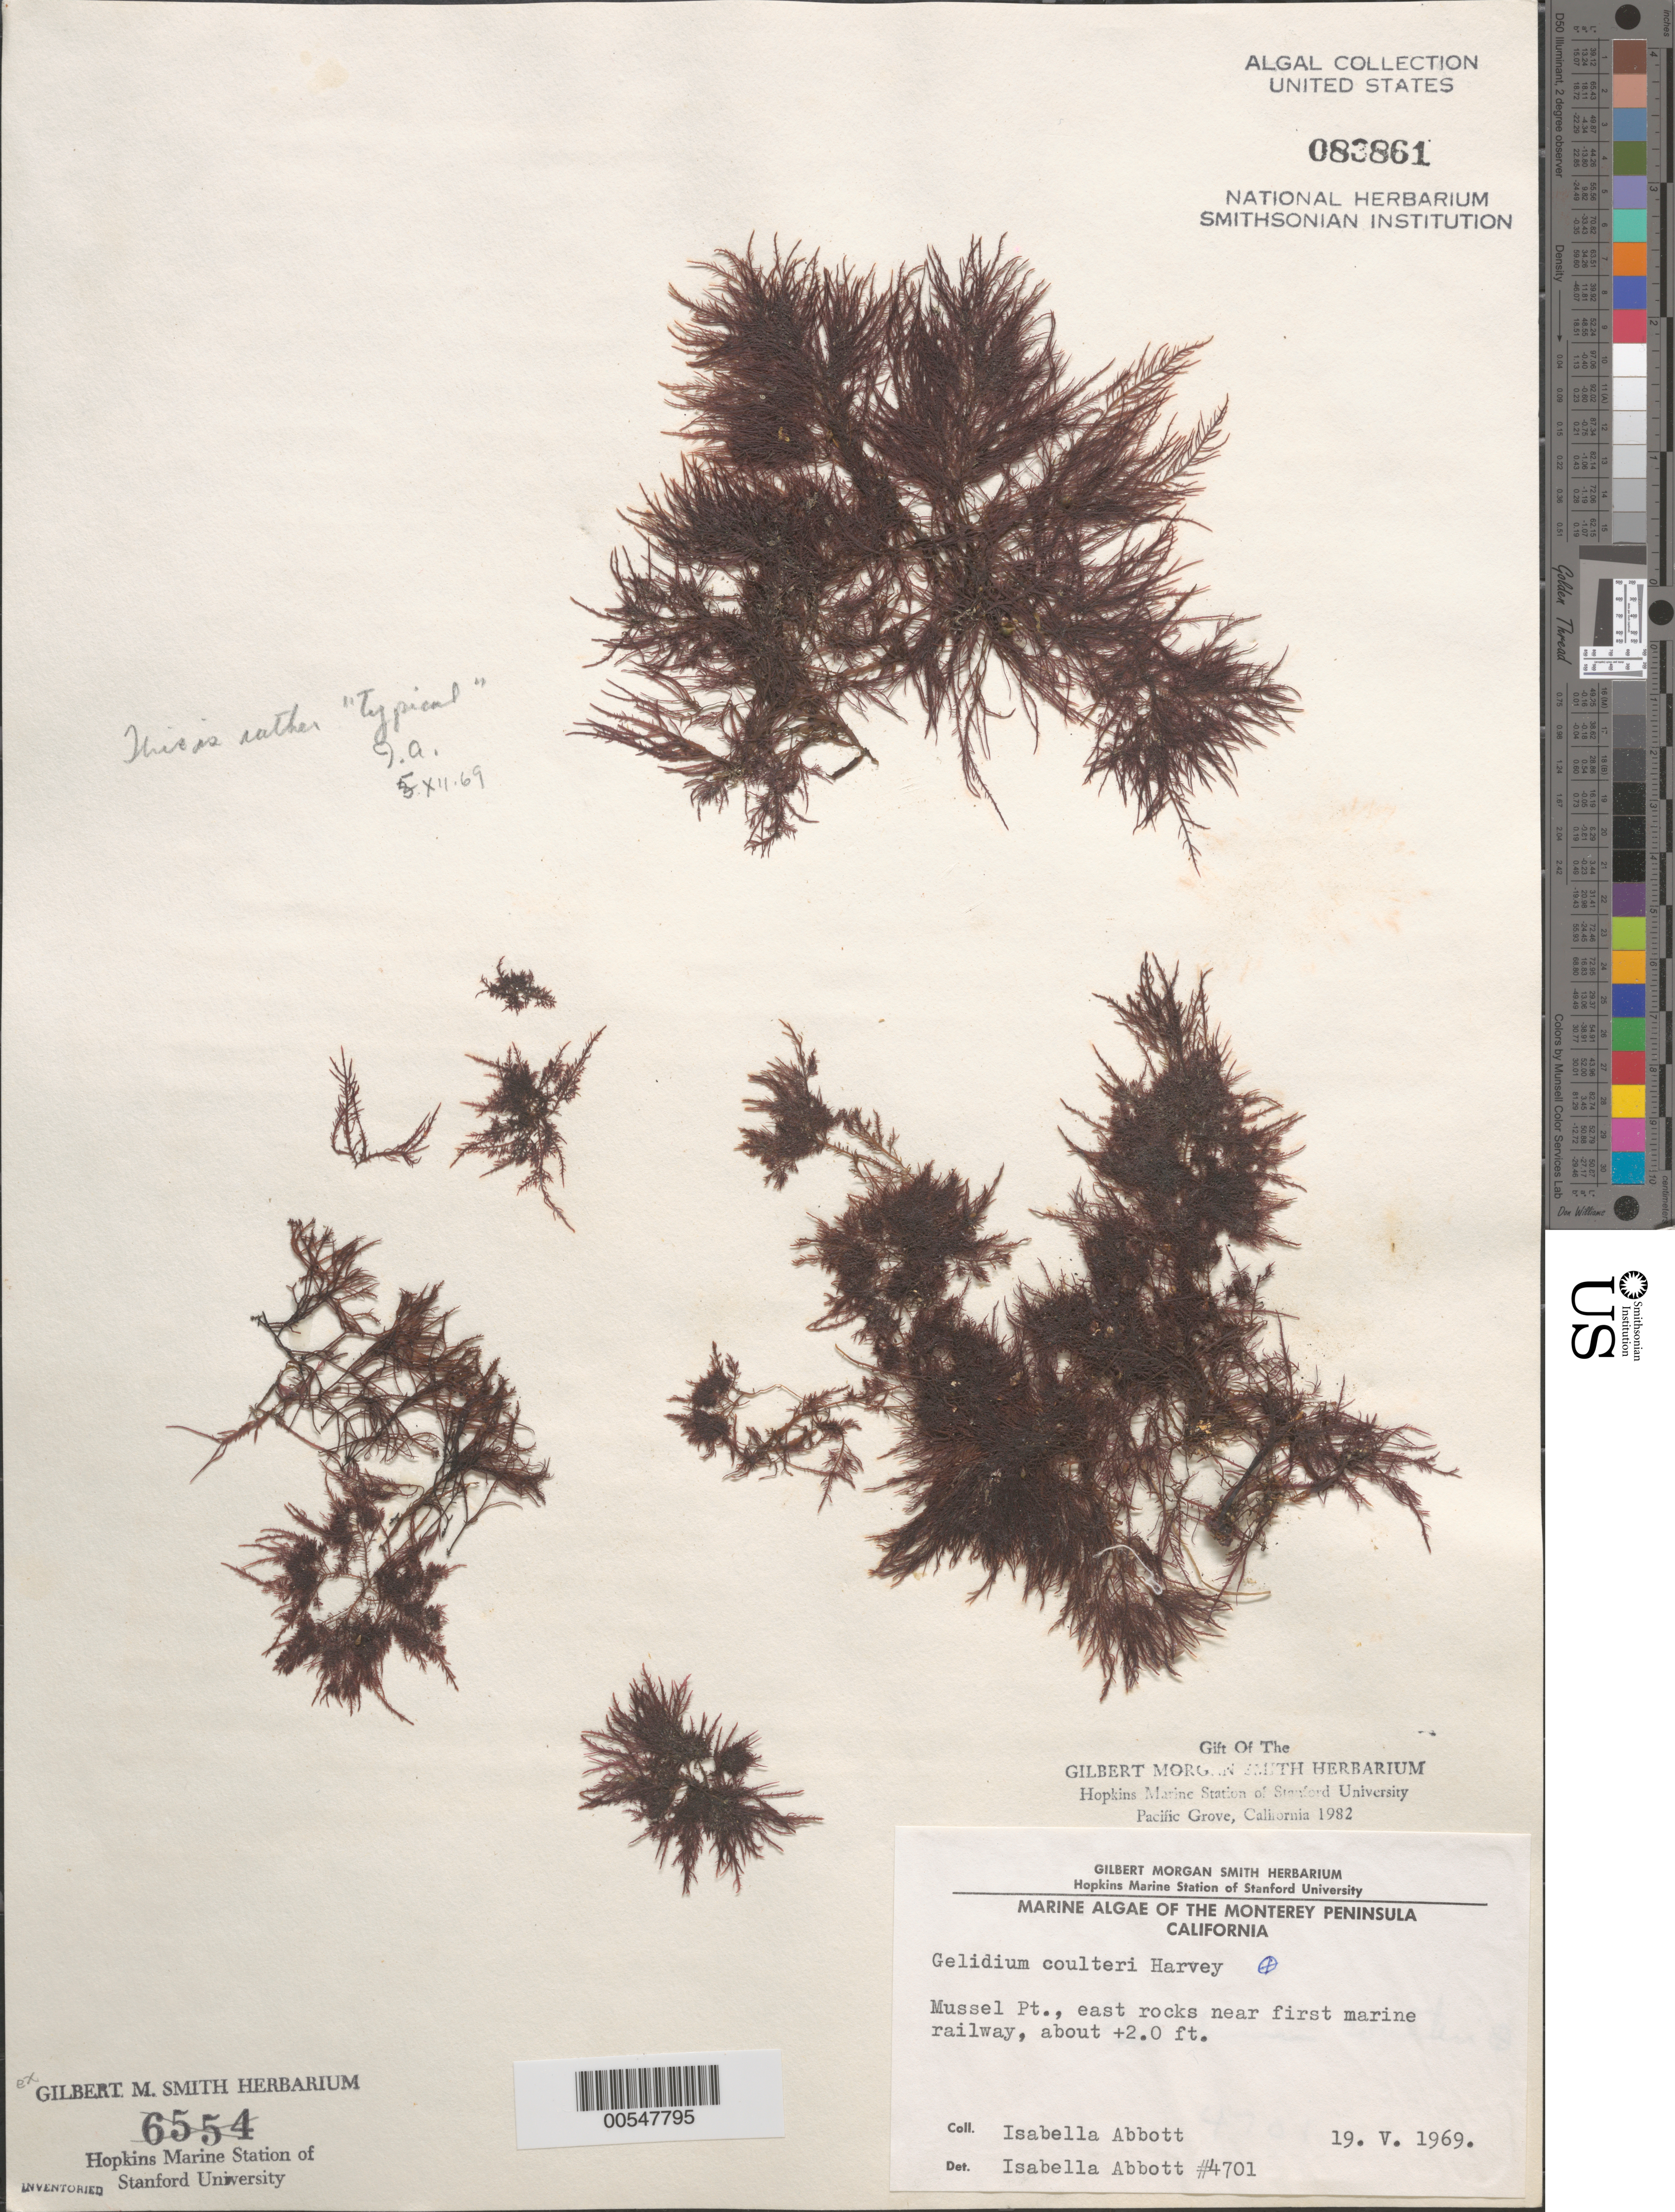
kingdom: Plantae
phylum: Rhodophyta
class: Florideophyceae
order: Gelidiales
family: Gelidiaceae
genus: Gelidium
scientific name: Gelidium coulteri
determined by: Abbott, Isabella A.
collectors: I. A. Abbott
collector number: IAA 4701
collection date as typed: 19 May 1969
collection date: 1969-05-19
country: United States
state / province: California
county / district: Monterey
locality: Mussel Point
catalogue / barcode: US 83861